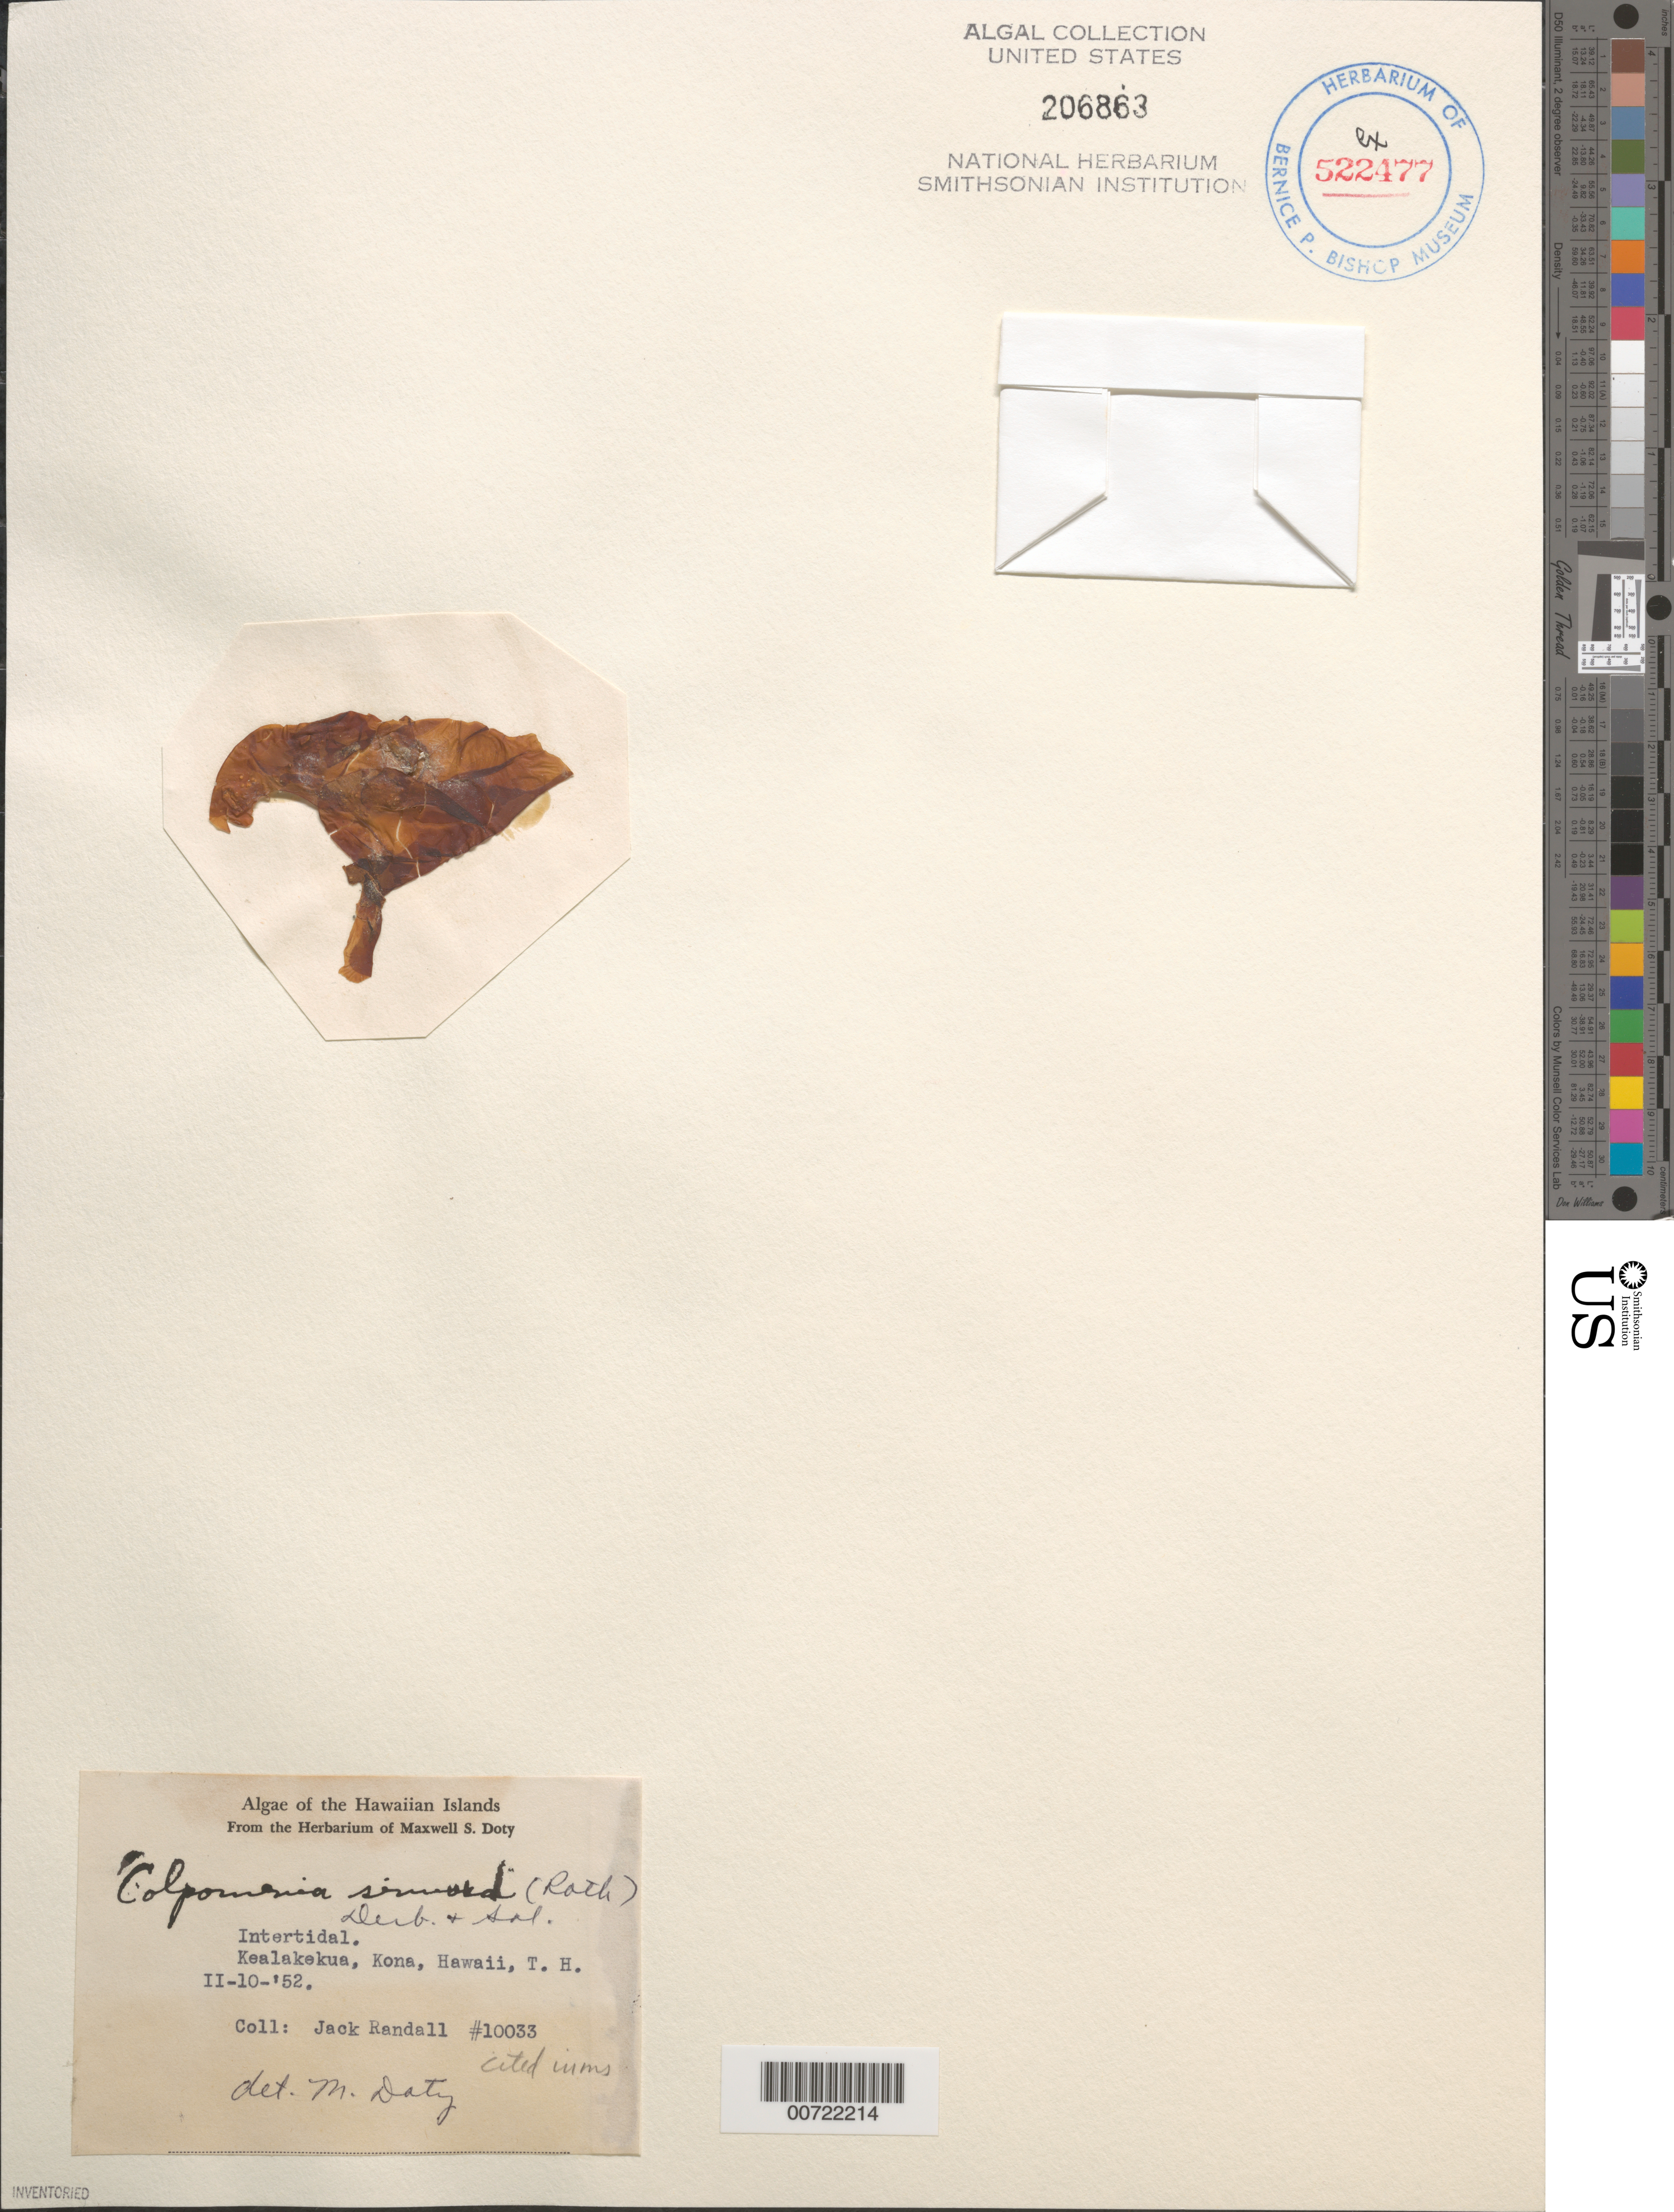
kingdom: Chromista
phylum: Ochrophyta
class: Phaeophyceae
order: Scytosiphonales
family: Scytosiphonaceae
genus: Colpomenia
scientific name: Colpomenia sinuosa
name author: (K. Mert. ex Roth) Derbes & Solier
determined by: Doty, M. S.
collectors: J. Randall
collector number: MSD 10033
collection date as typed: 10 Feb 1952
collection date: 1952-02-10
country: United States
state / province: Hawaii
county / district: Hawaii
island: Hawaii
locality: Kealakekua, Kona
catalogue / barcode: US 206863